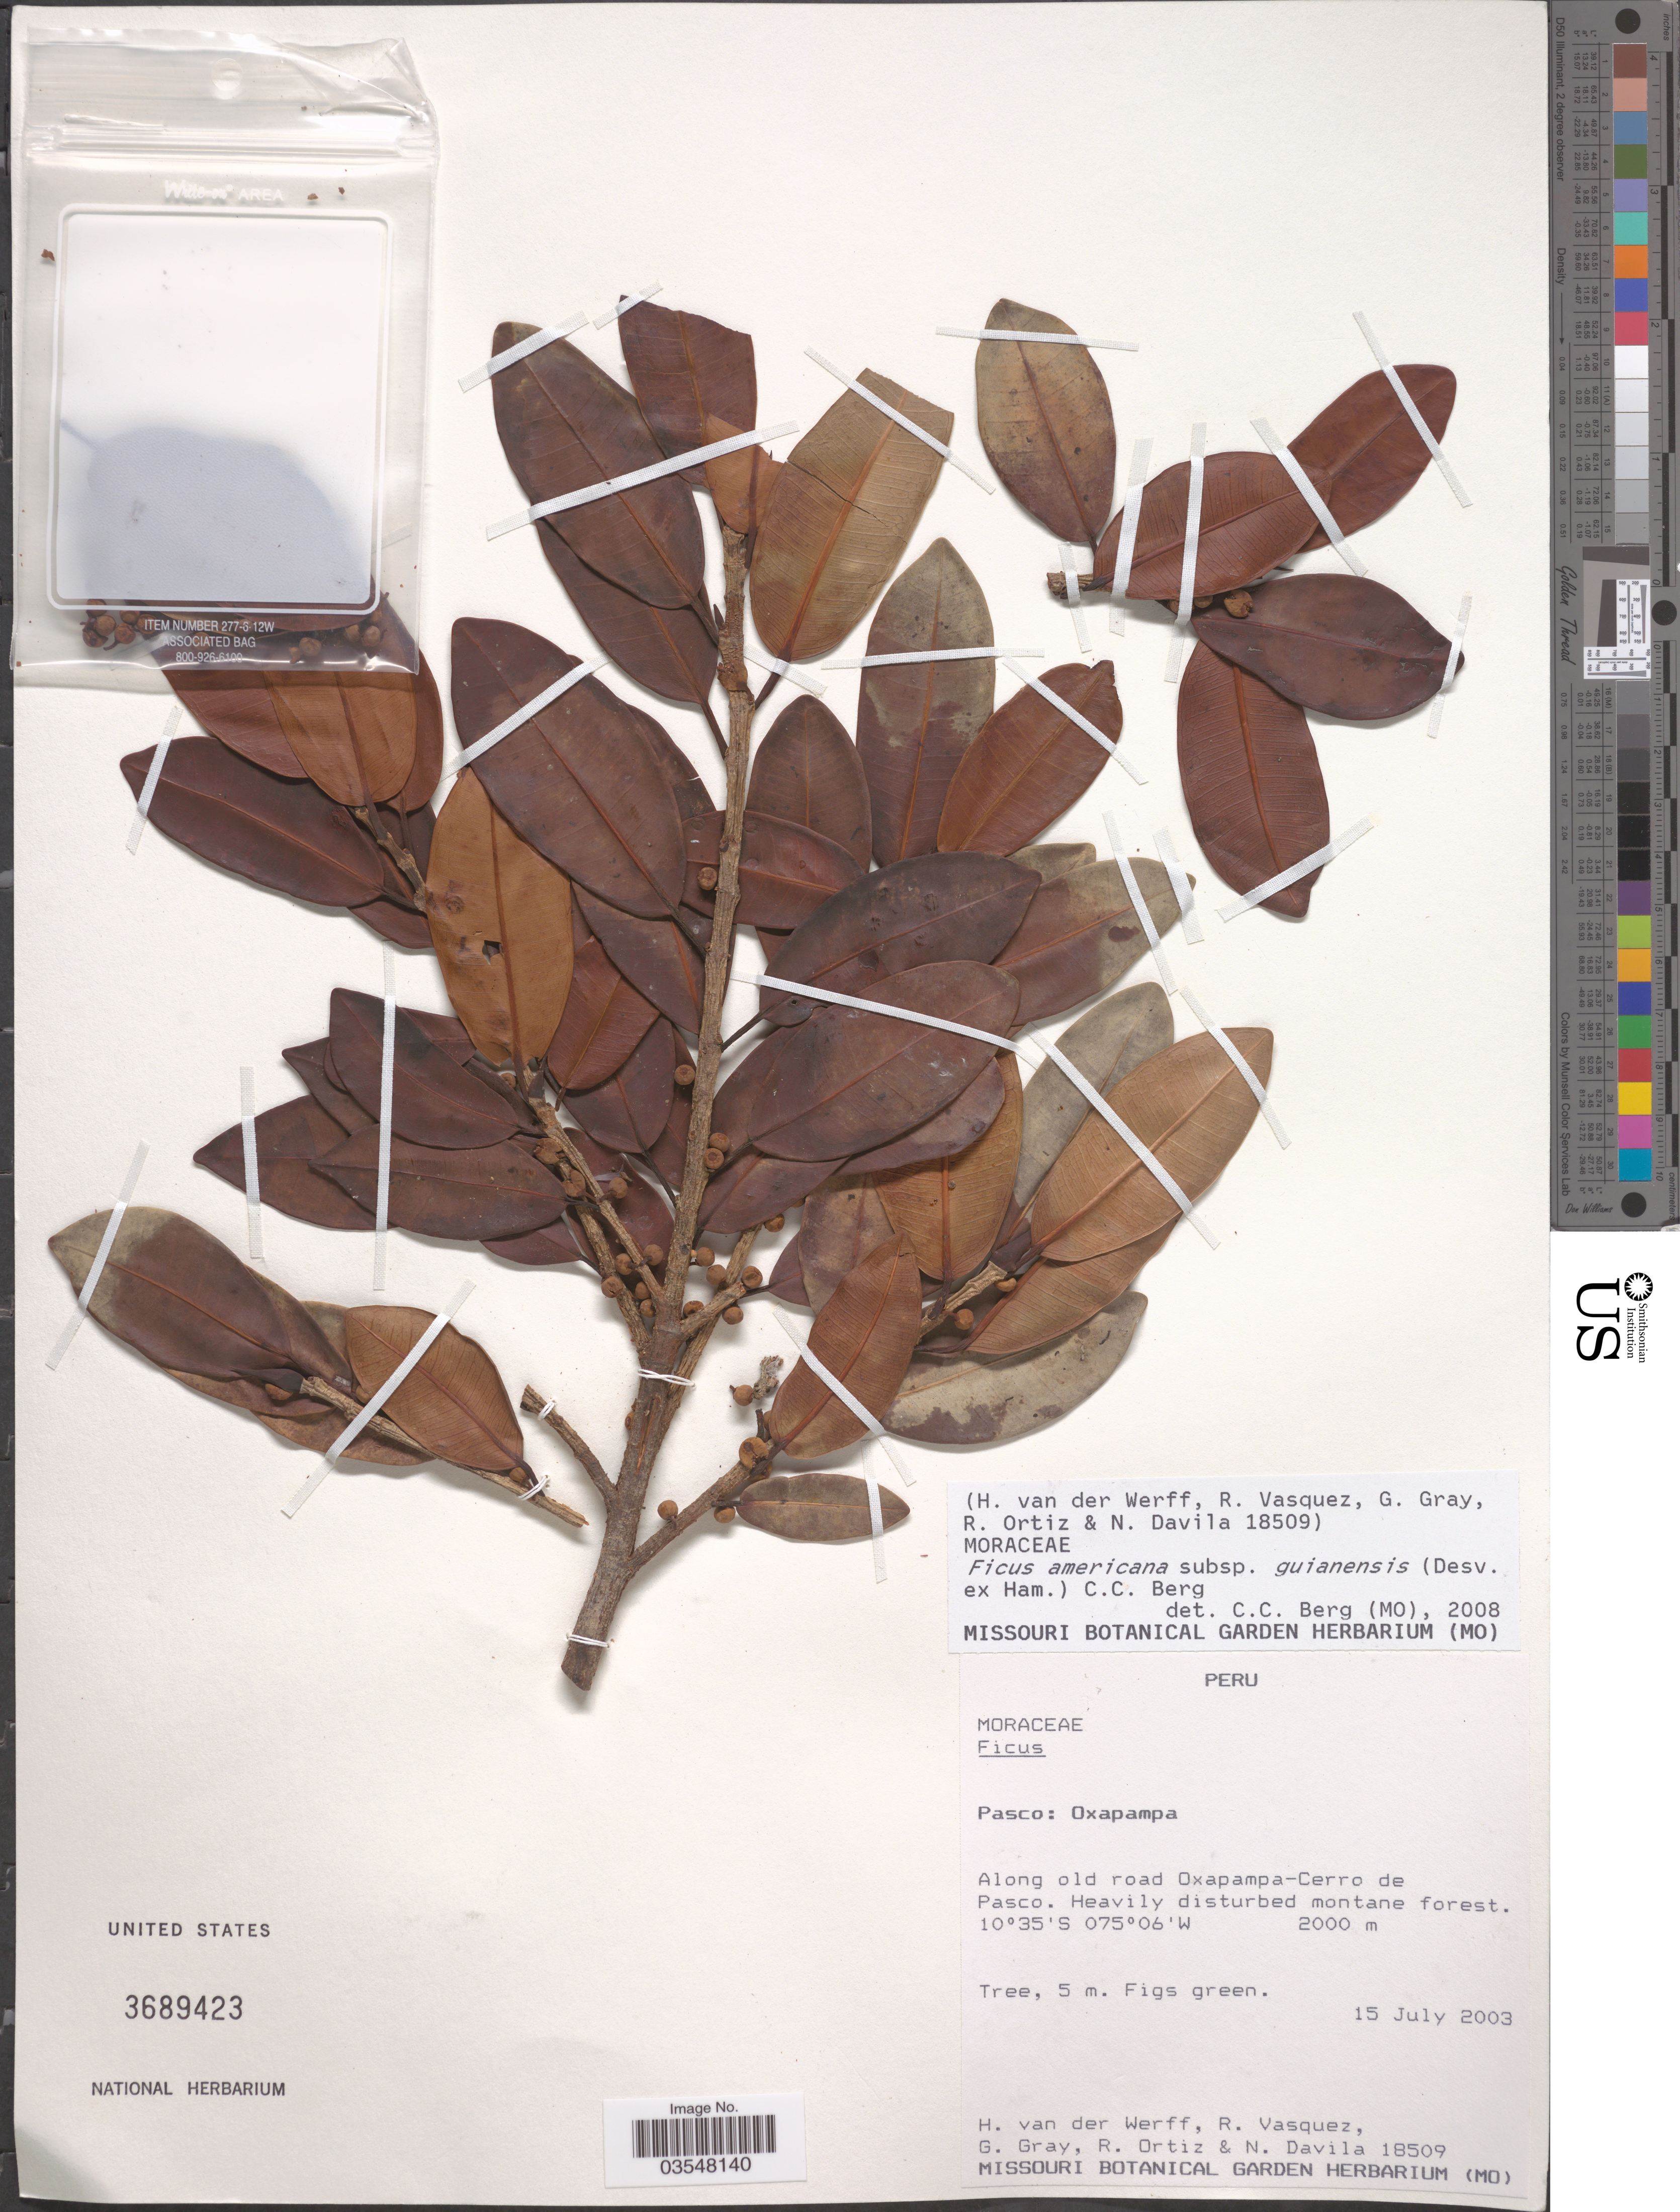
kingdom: Plantae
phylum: Tracheophyta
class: Magnoliopsida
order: Rosales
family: Moraceae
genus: Ficus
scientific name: Ficus mathewsii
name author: (Miq.) Miq.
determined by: Cardoso Pederneiras, L.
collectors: H. van der Werff, R. Vasquez, G. Gray, R. Ortiz & N. Dávila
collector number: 18509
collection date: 2003-07-15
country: Peru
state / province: Pasco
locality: Oxapampa. Along old road Oxapampa-Cerro de Pasco.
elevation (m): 2000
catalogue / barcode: US 3689423